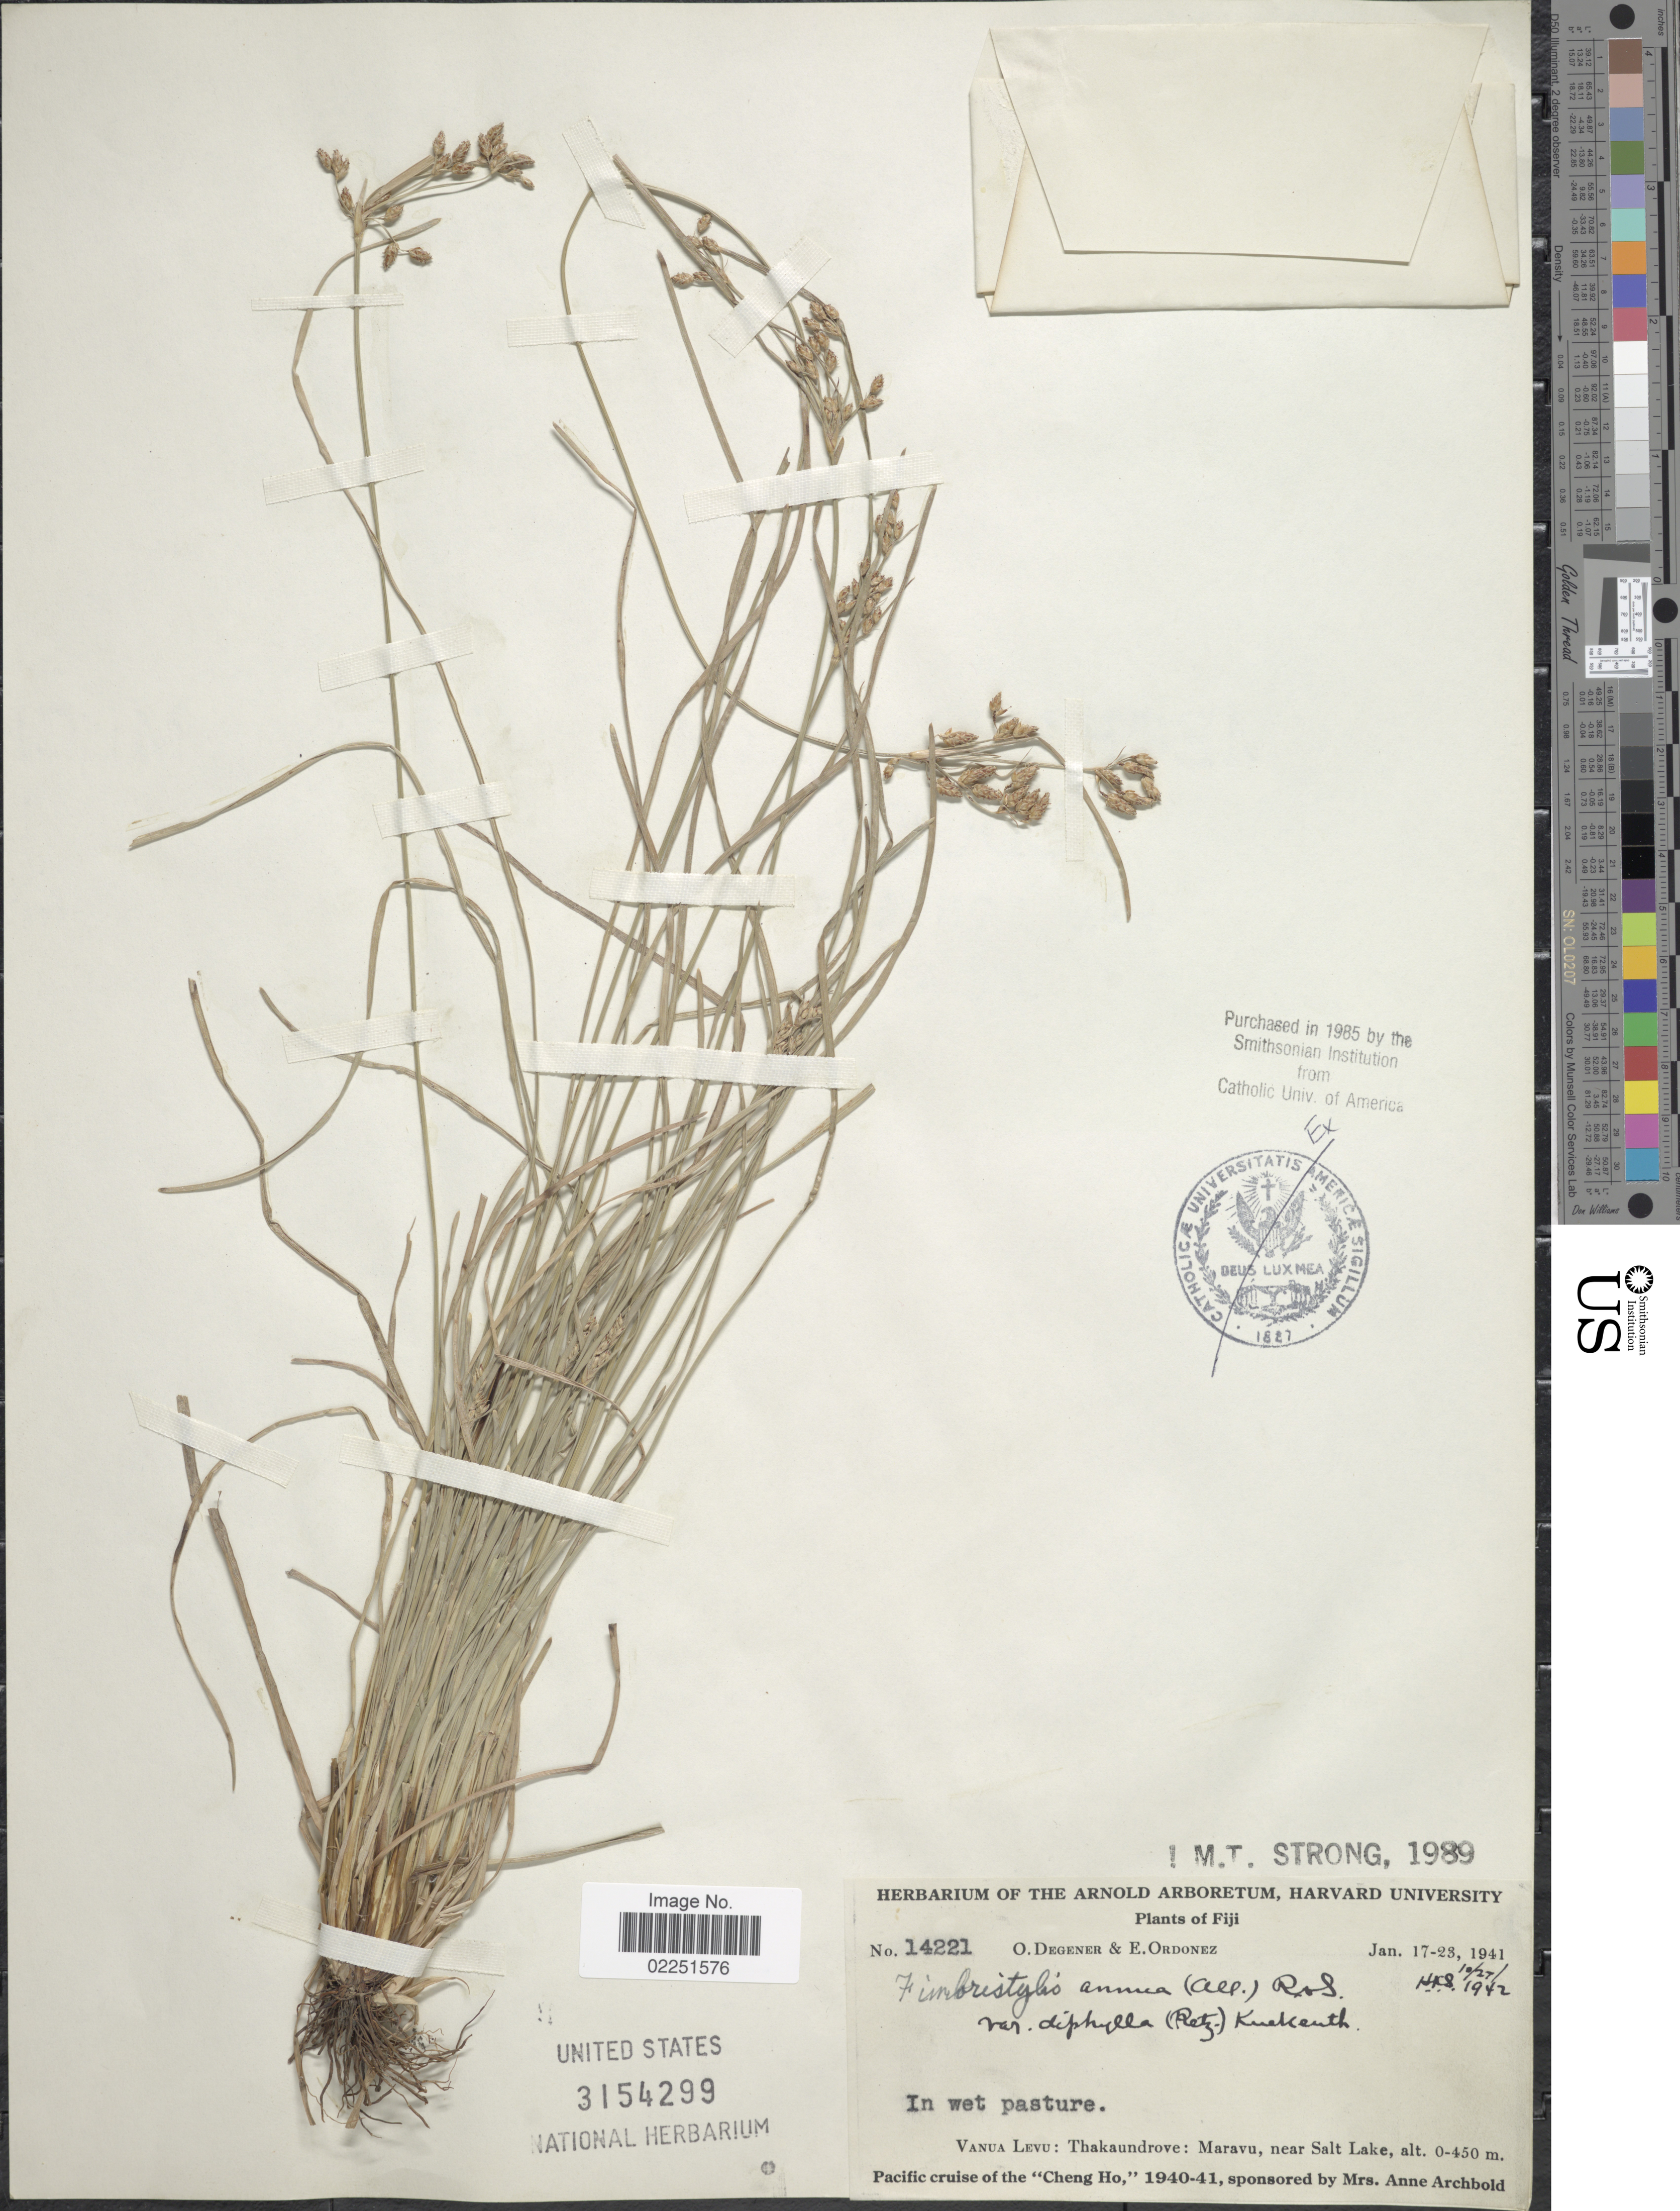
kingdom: Plantae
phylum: Tracheophyta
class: Liliopsida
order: Poales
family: Cyperaceae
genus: Fimbristylis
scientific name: Fimbristylis annua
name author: (All.) Roem. & Schult.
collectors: O. Degener & E. Ordonez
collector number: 14221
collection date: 1941-01-17/1941-01-23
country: Fiji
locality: Vanua Levu: Tahkaundrove: Maravu, near Salt Lake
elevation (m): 0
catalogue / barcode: US 3154299